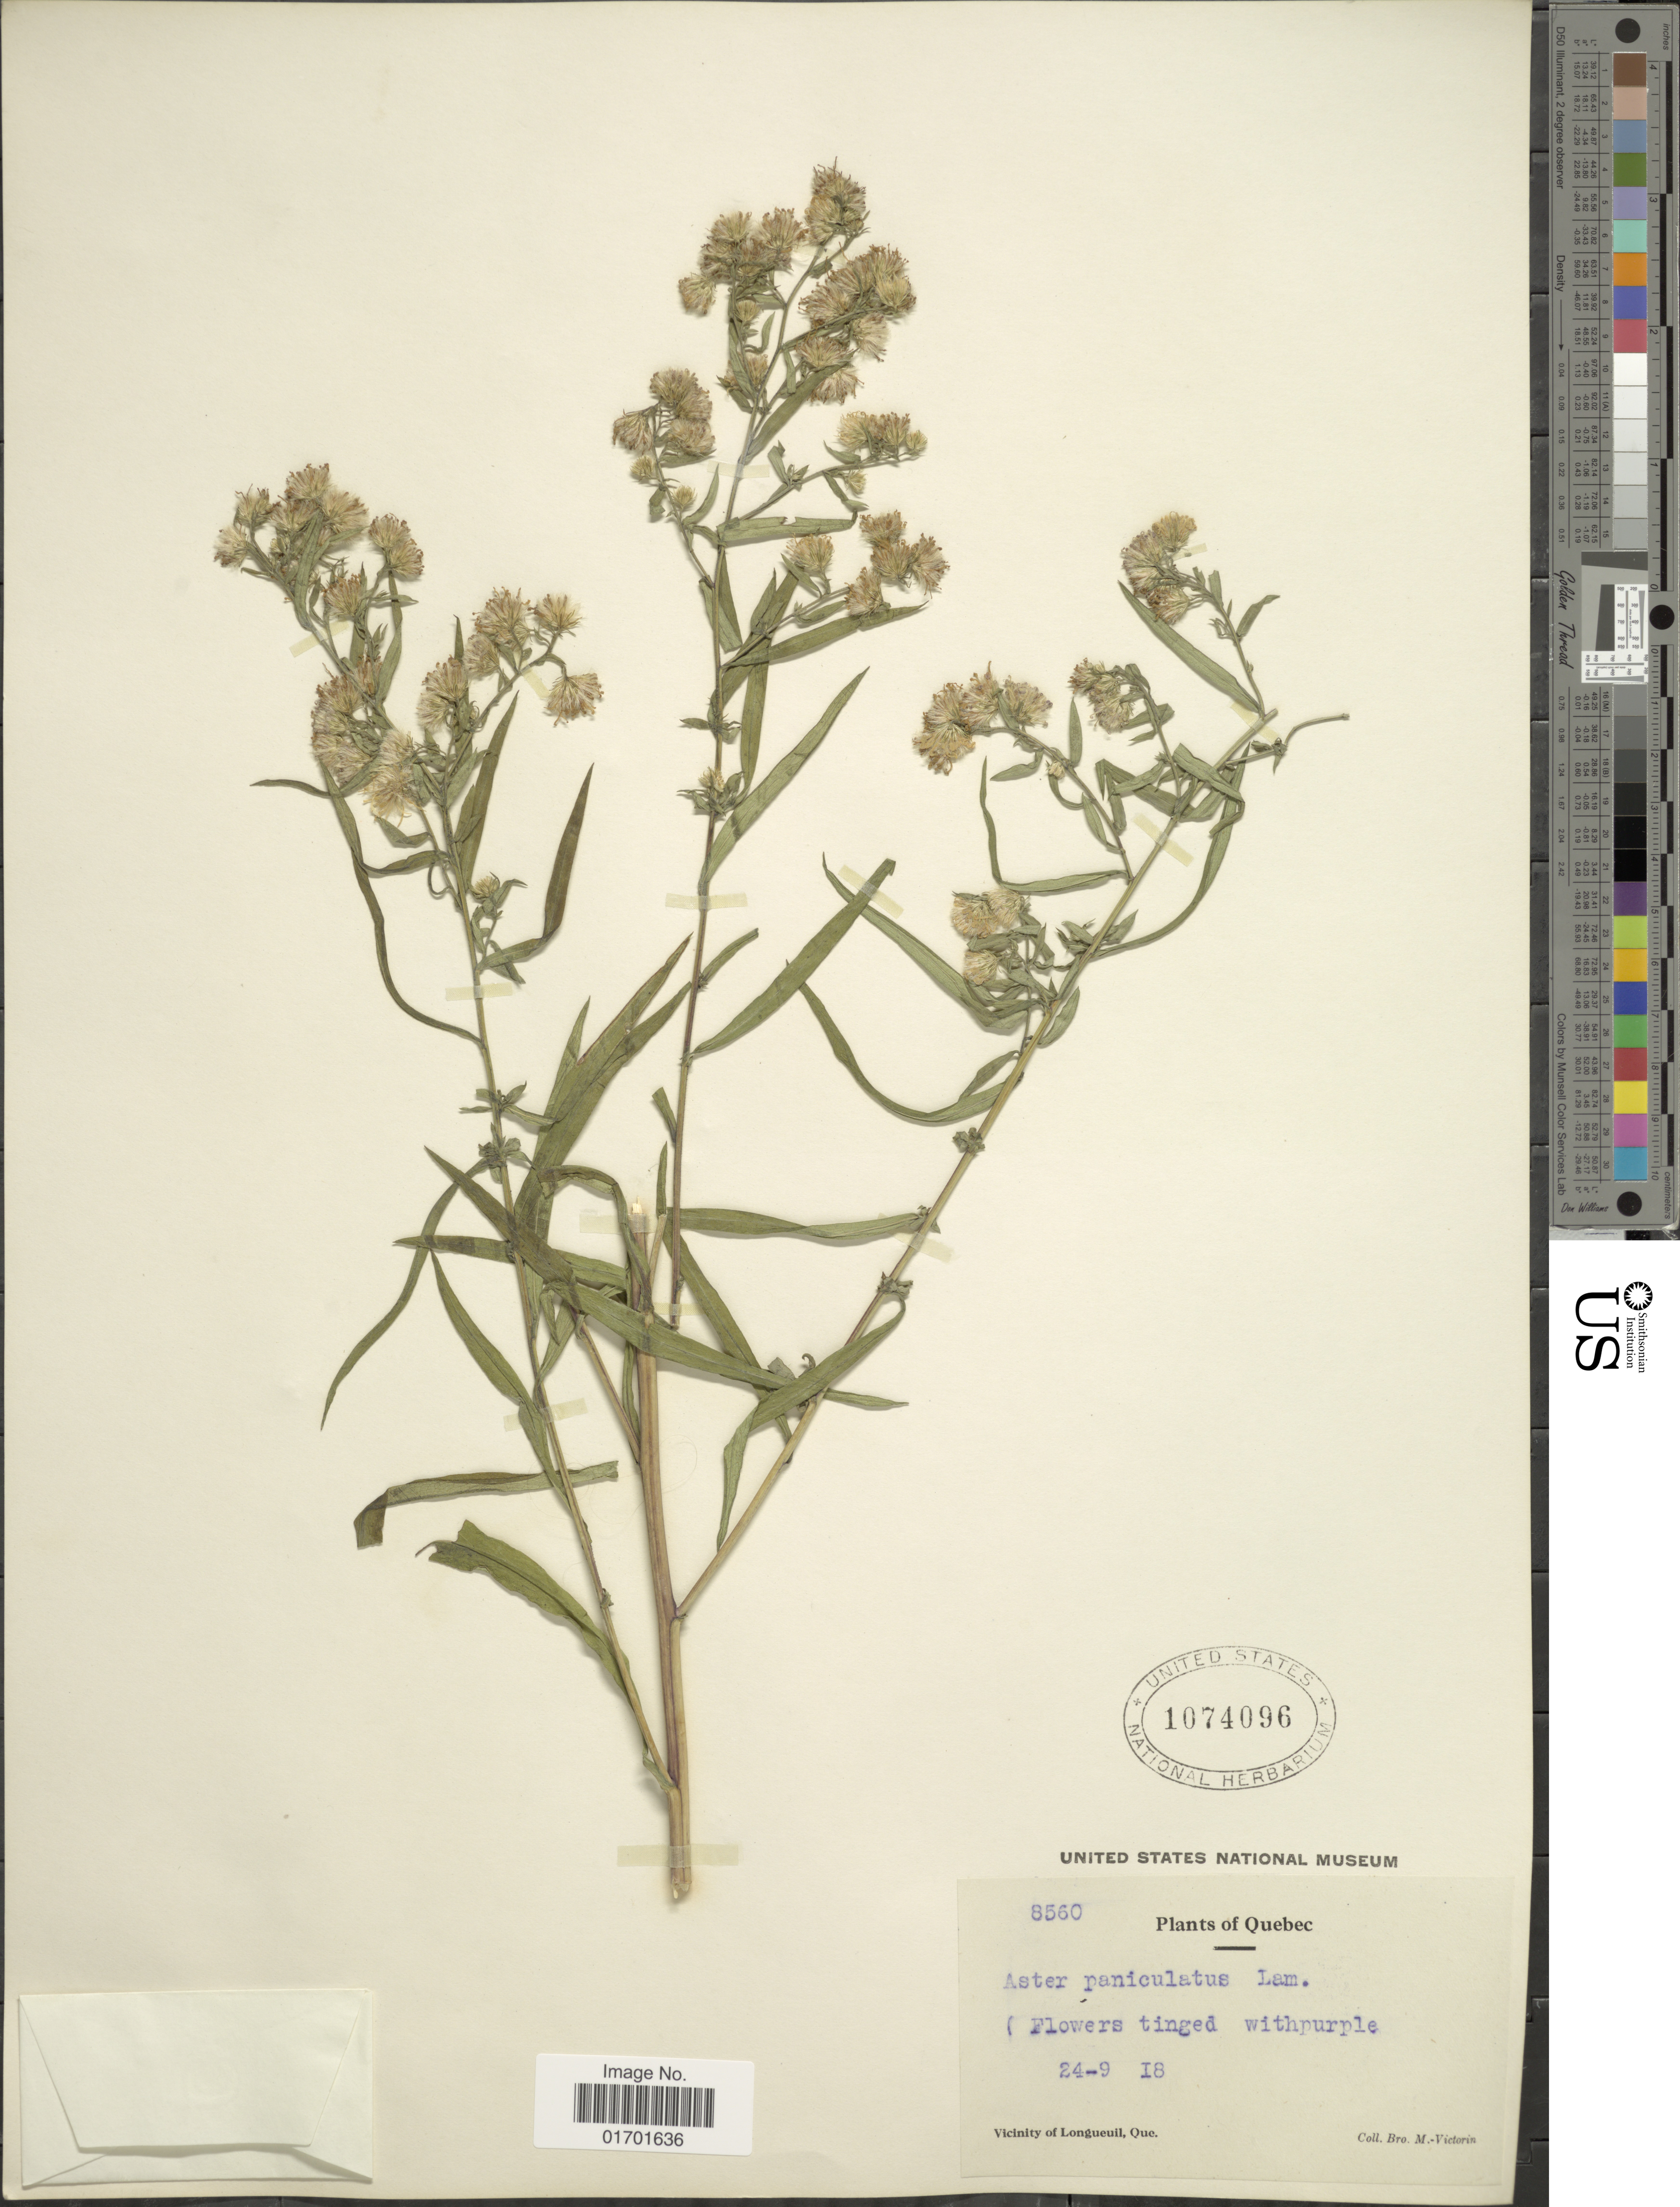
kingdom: Plantae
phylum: Tracheophyta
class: Magnoliopsida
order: Asterales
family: Asteraceae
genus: Symphyotrichum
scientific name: Symphyotrichum lanceolatum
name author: (Willd.) G.L. Nesom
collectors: Fr. Marie-Victorin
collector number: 8560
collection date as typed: Transcribed d/m/y: 24/9/18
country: Canada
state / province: Quebec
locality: Vicinity of Longueuil.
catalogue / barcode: US 1074096